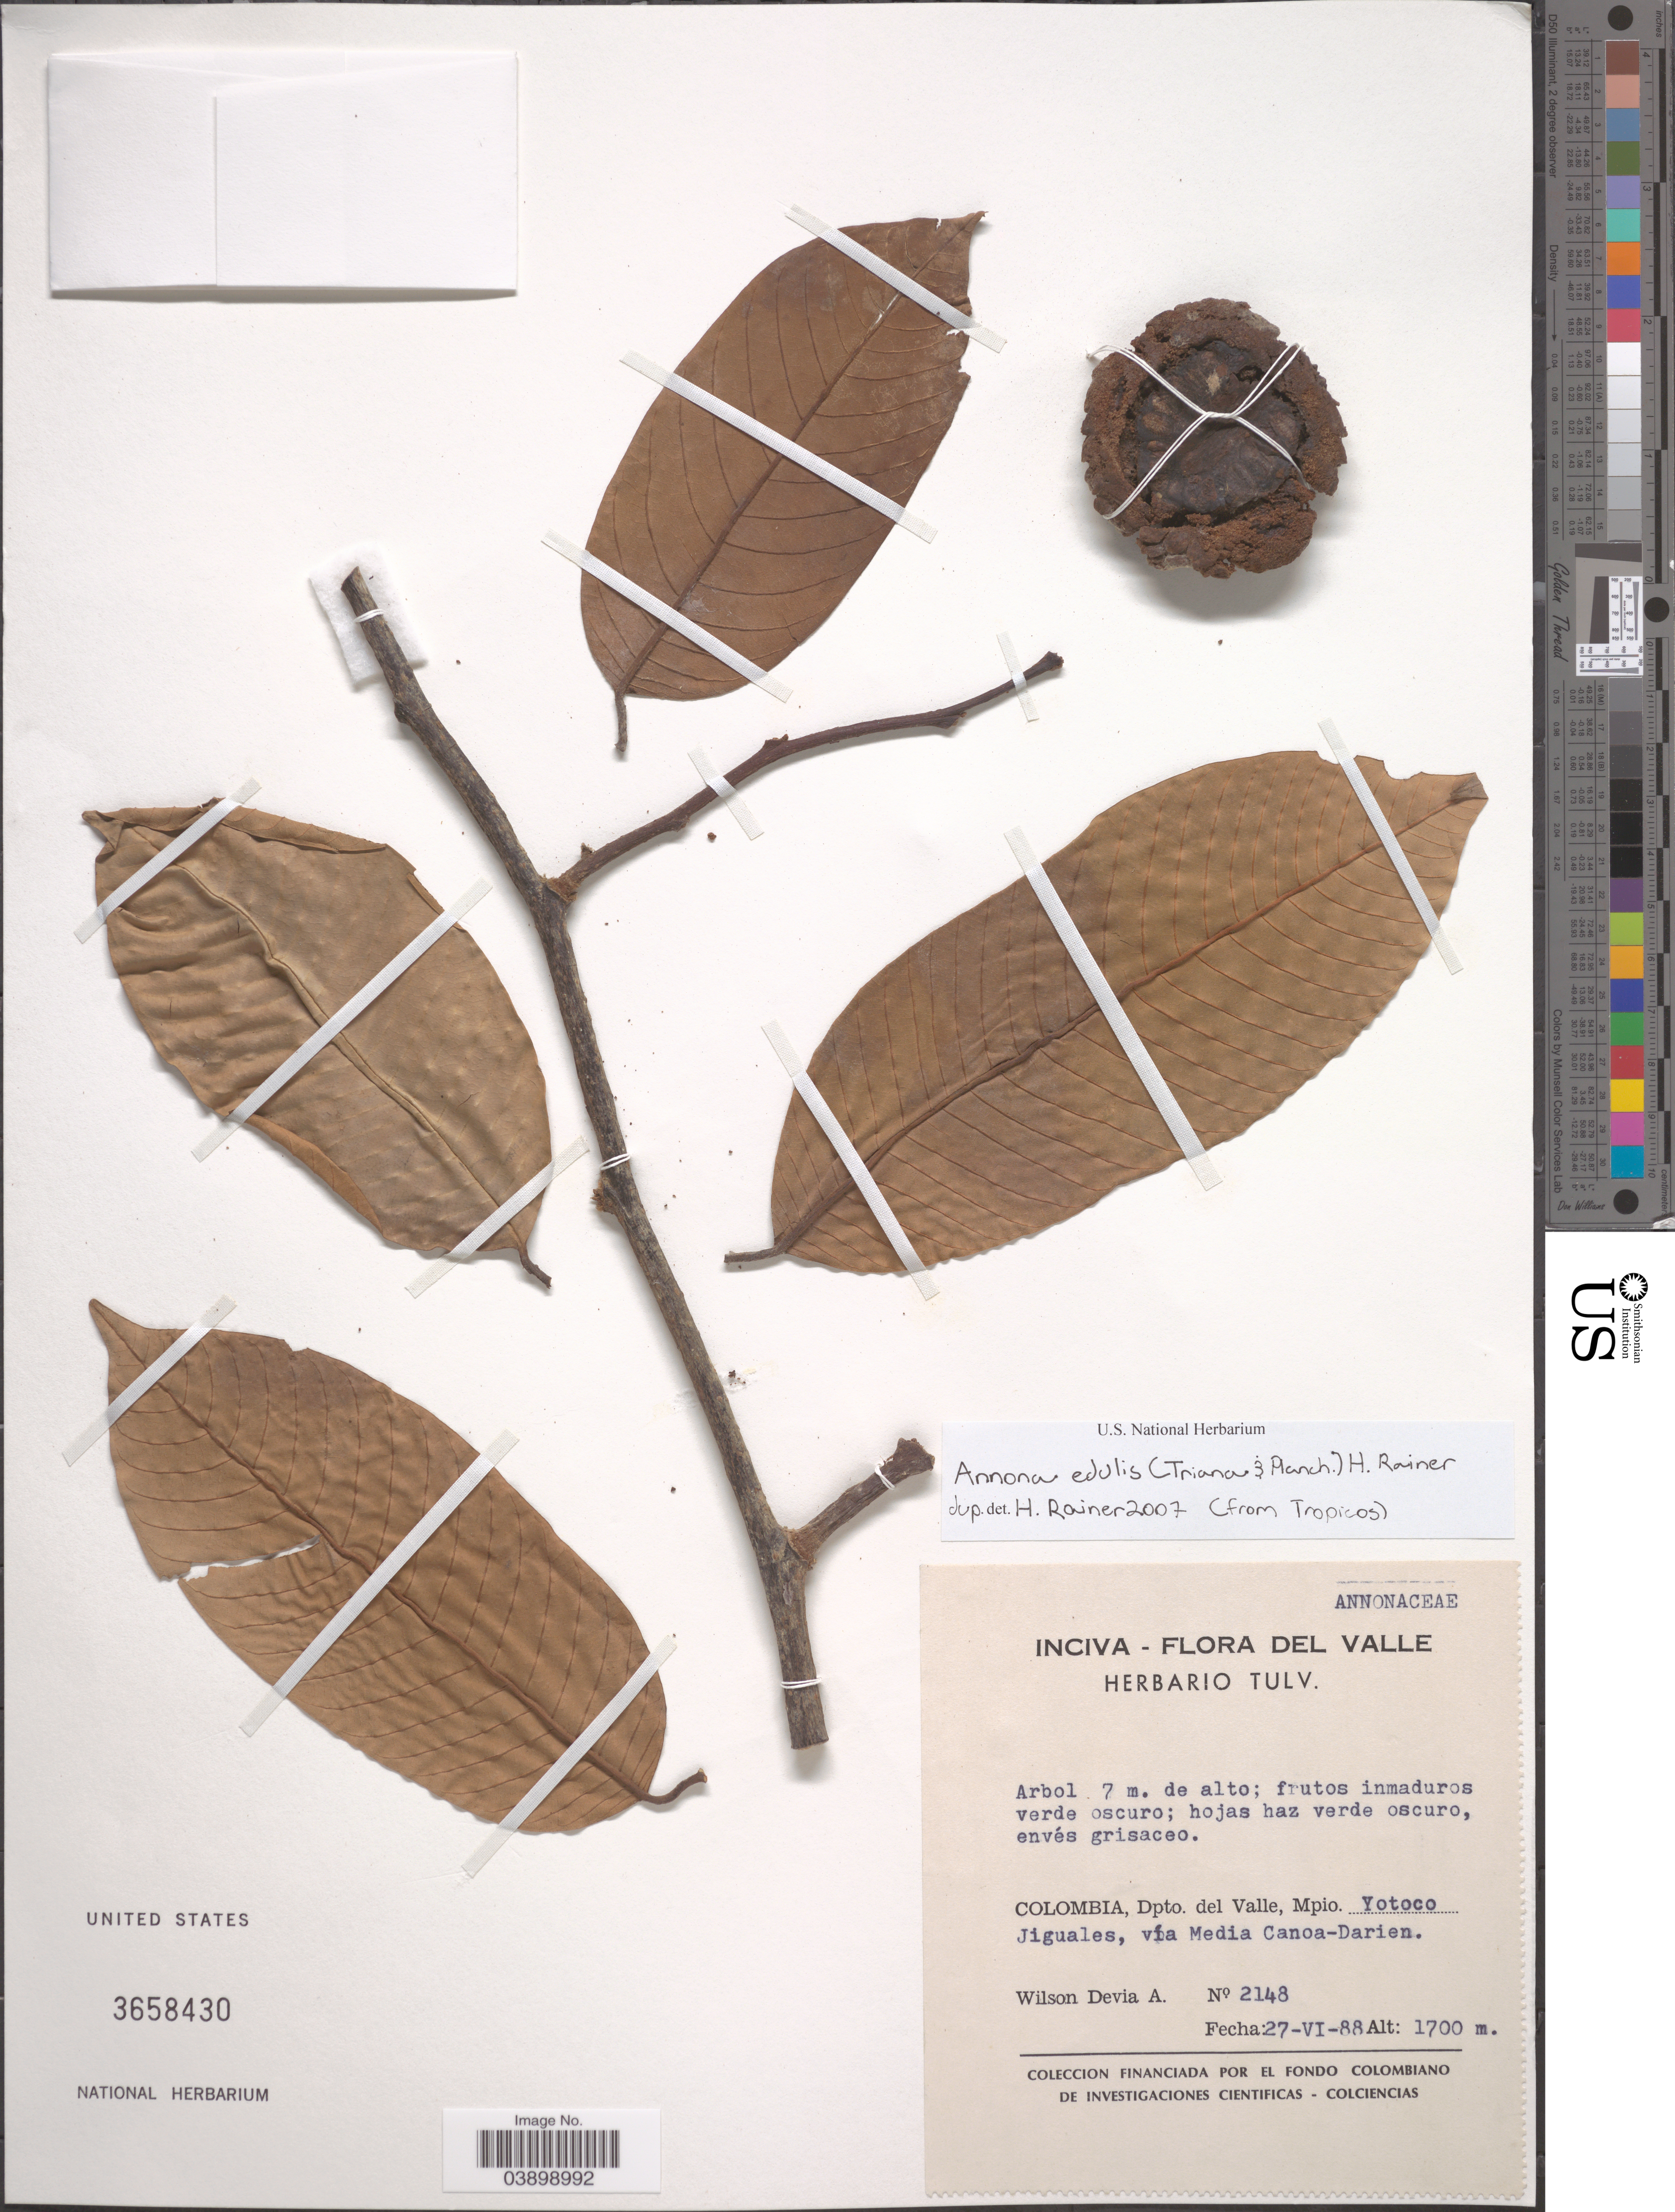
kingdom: Plantae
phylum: Tracheophyta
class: Magnoliopsida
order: Magnoliales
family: Annonaceae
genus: Annona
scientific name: Annona edulis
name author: (Triana & Planch.) H. Rainer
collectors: W. Devia A.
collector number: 2148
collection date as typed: Transcribed d/m/y: 27/6/88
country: Colombia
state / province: Valle del Cauca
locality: Dpto. del Valle, Mpio. Yotoco Jiguales, vía Media Canoa-Darien.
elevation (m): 1700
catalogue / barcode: US 3658430